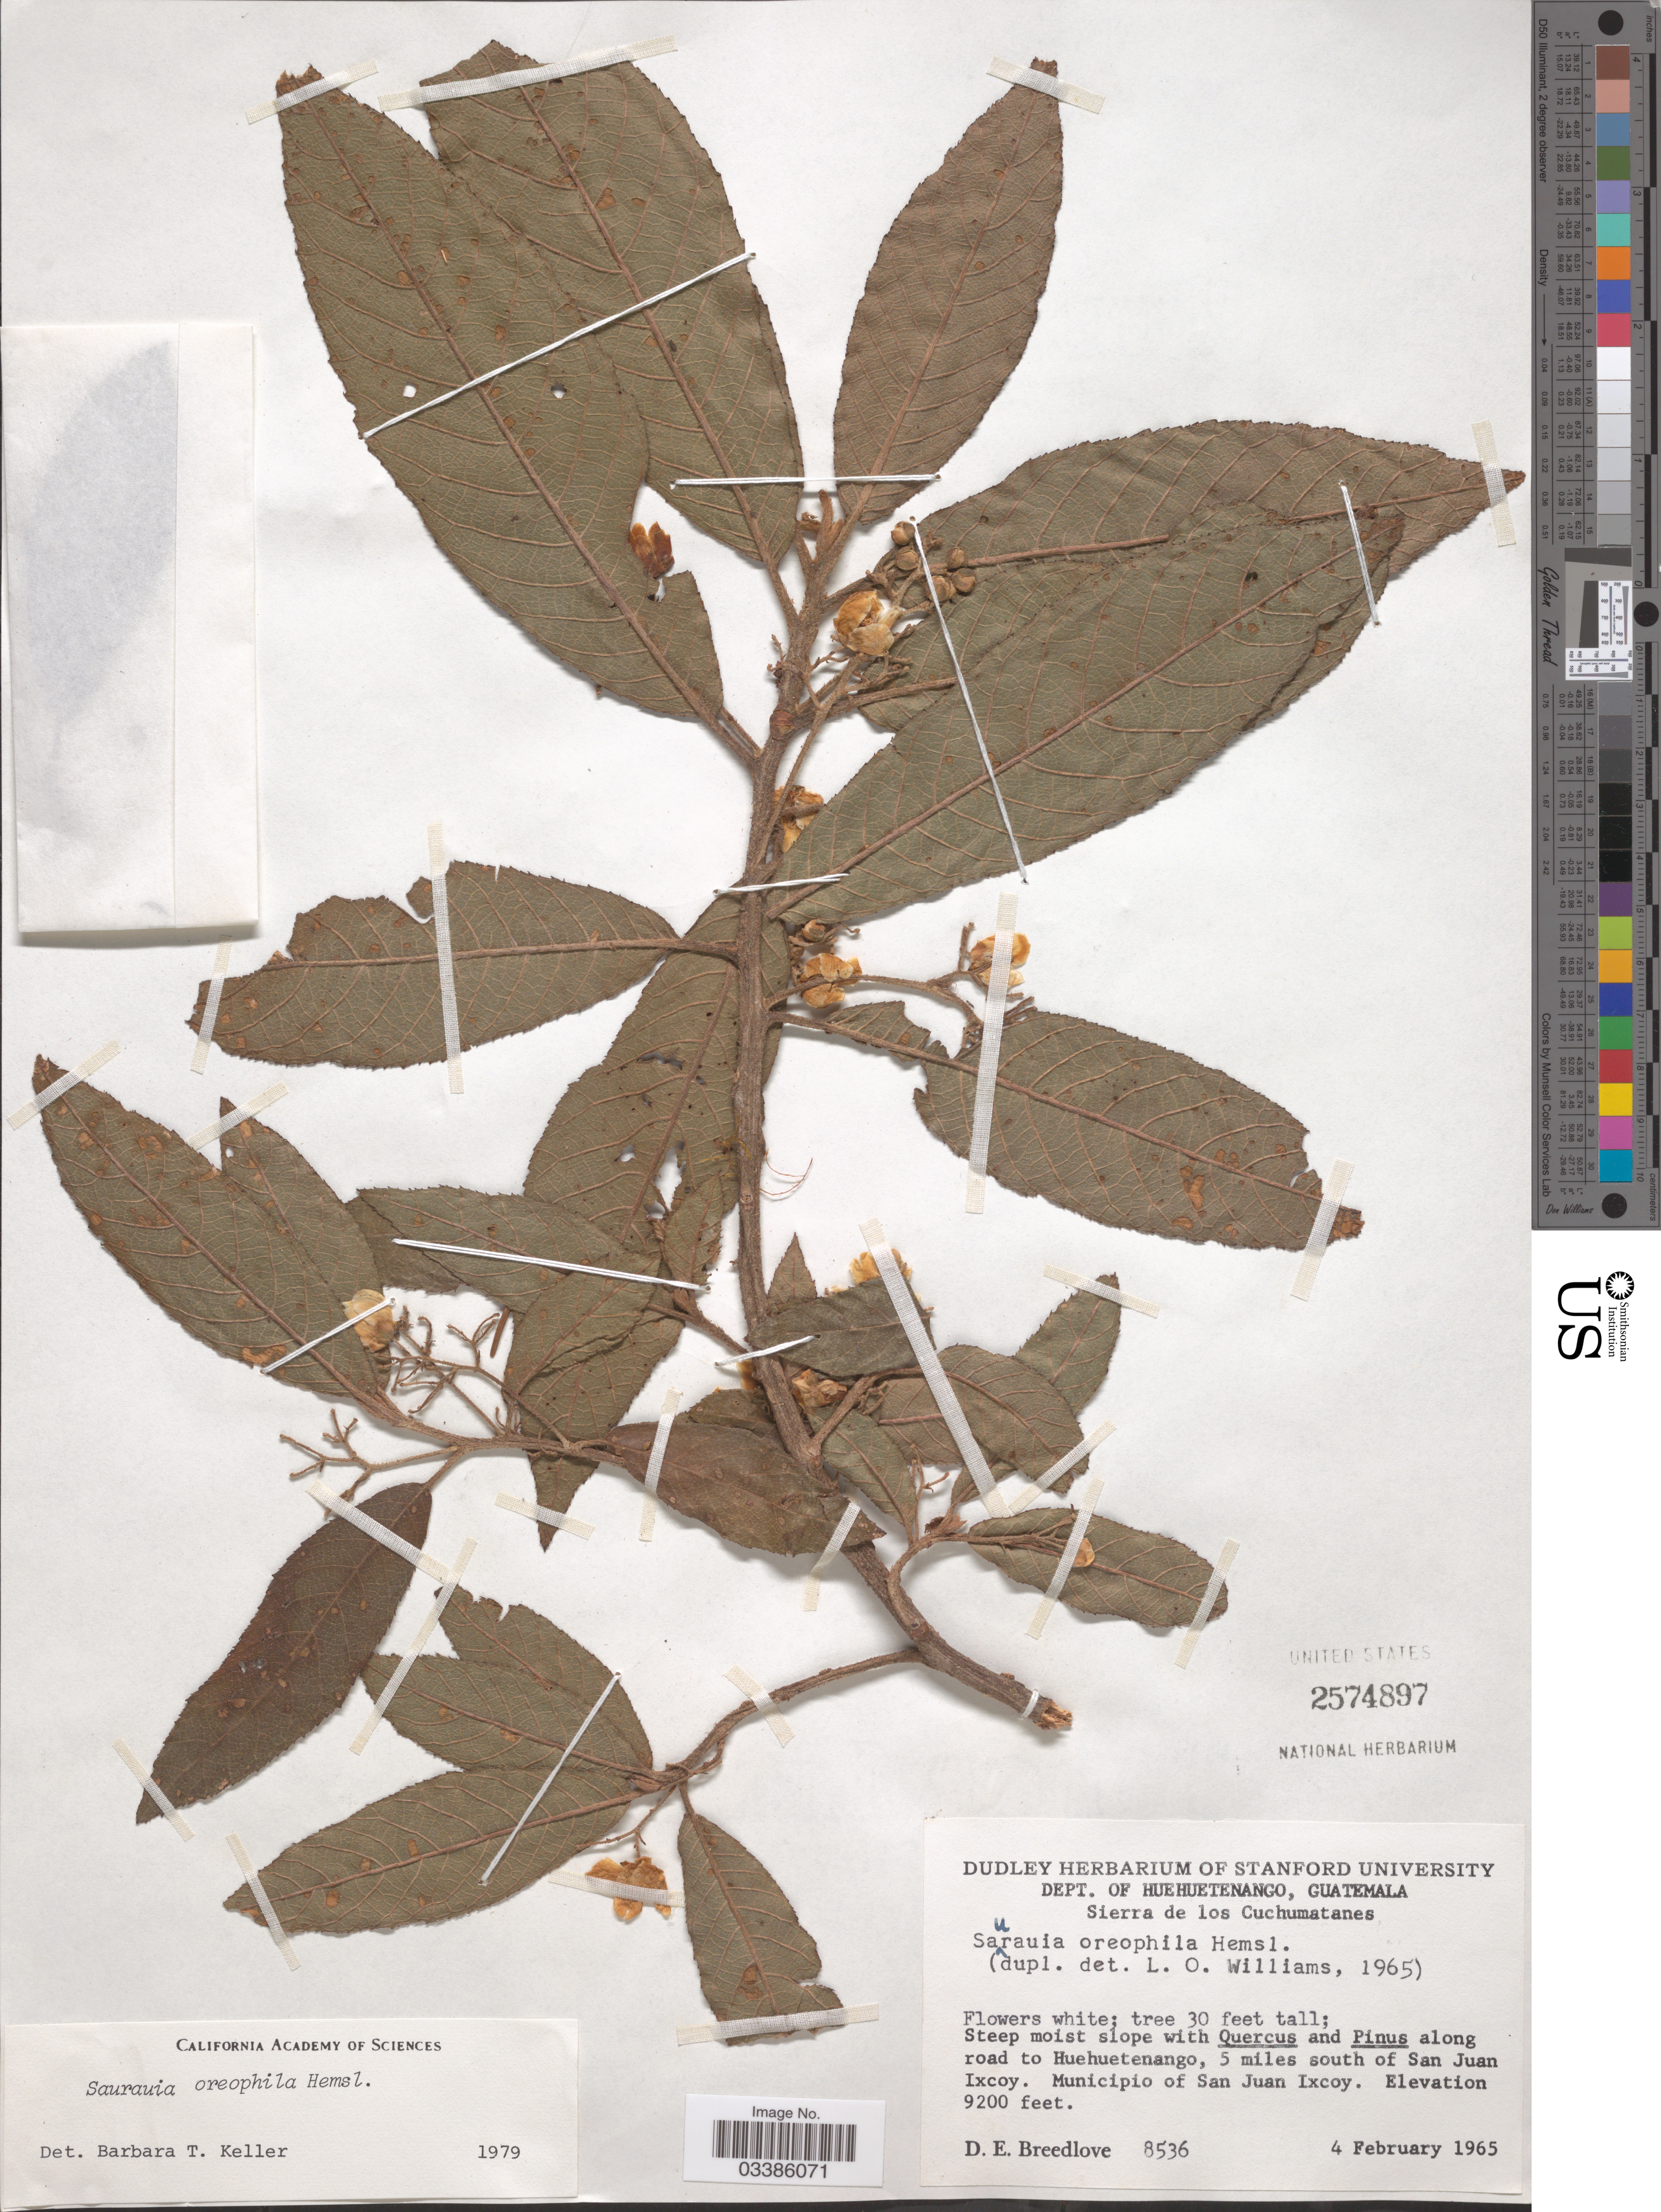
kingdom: Plantae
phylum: Tracheophyta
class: Magnoliopsida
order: Ericales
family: Actinidiaceae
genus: Saurauia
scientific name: Saurauia oreophila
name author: Hemsl.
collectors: D. E. Breedlove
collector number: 8536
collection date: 1965-02-04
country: Guatemala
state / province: Huehuetenango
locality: Dept. of Huehuetenango. Sierra de los Cuchumatanes. Along road to Huehuetenango, 5 miles south of San Juan Ixcoy. Municipio of San Juan Ixcoy.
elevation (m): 2804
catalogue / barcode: US 2574897